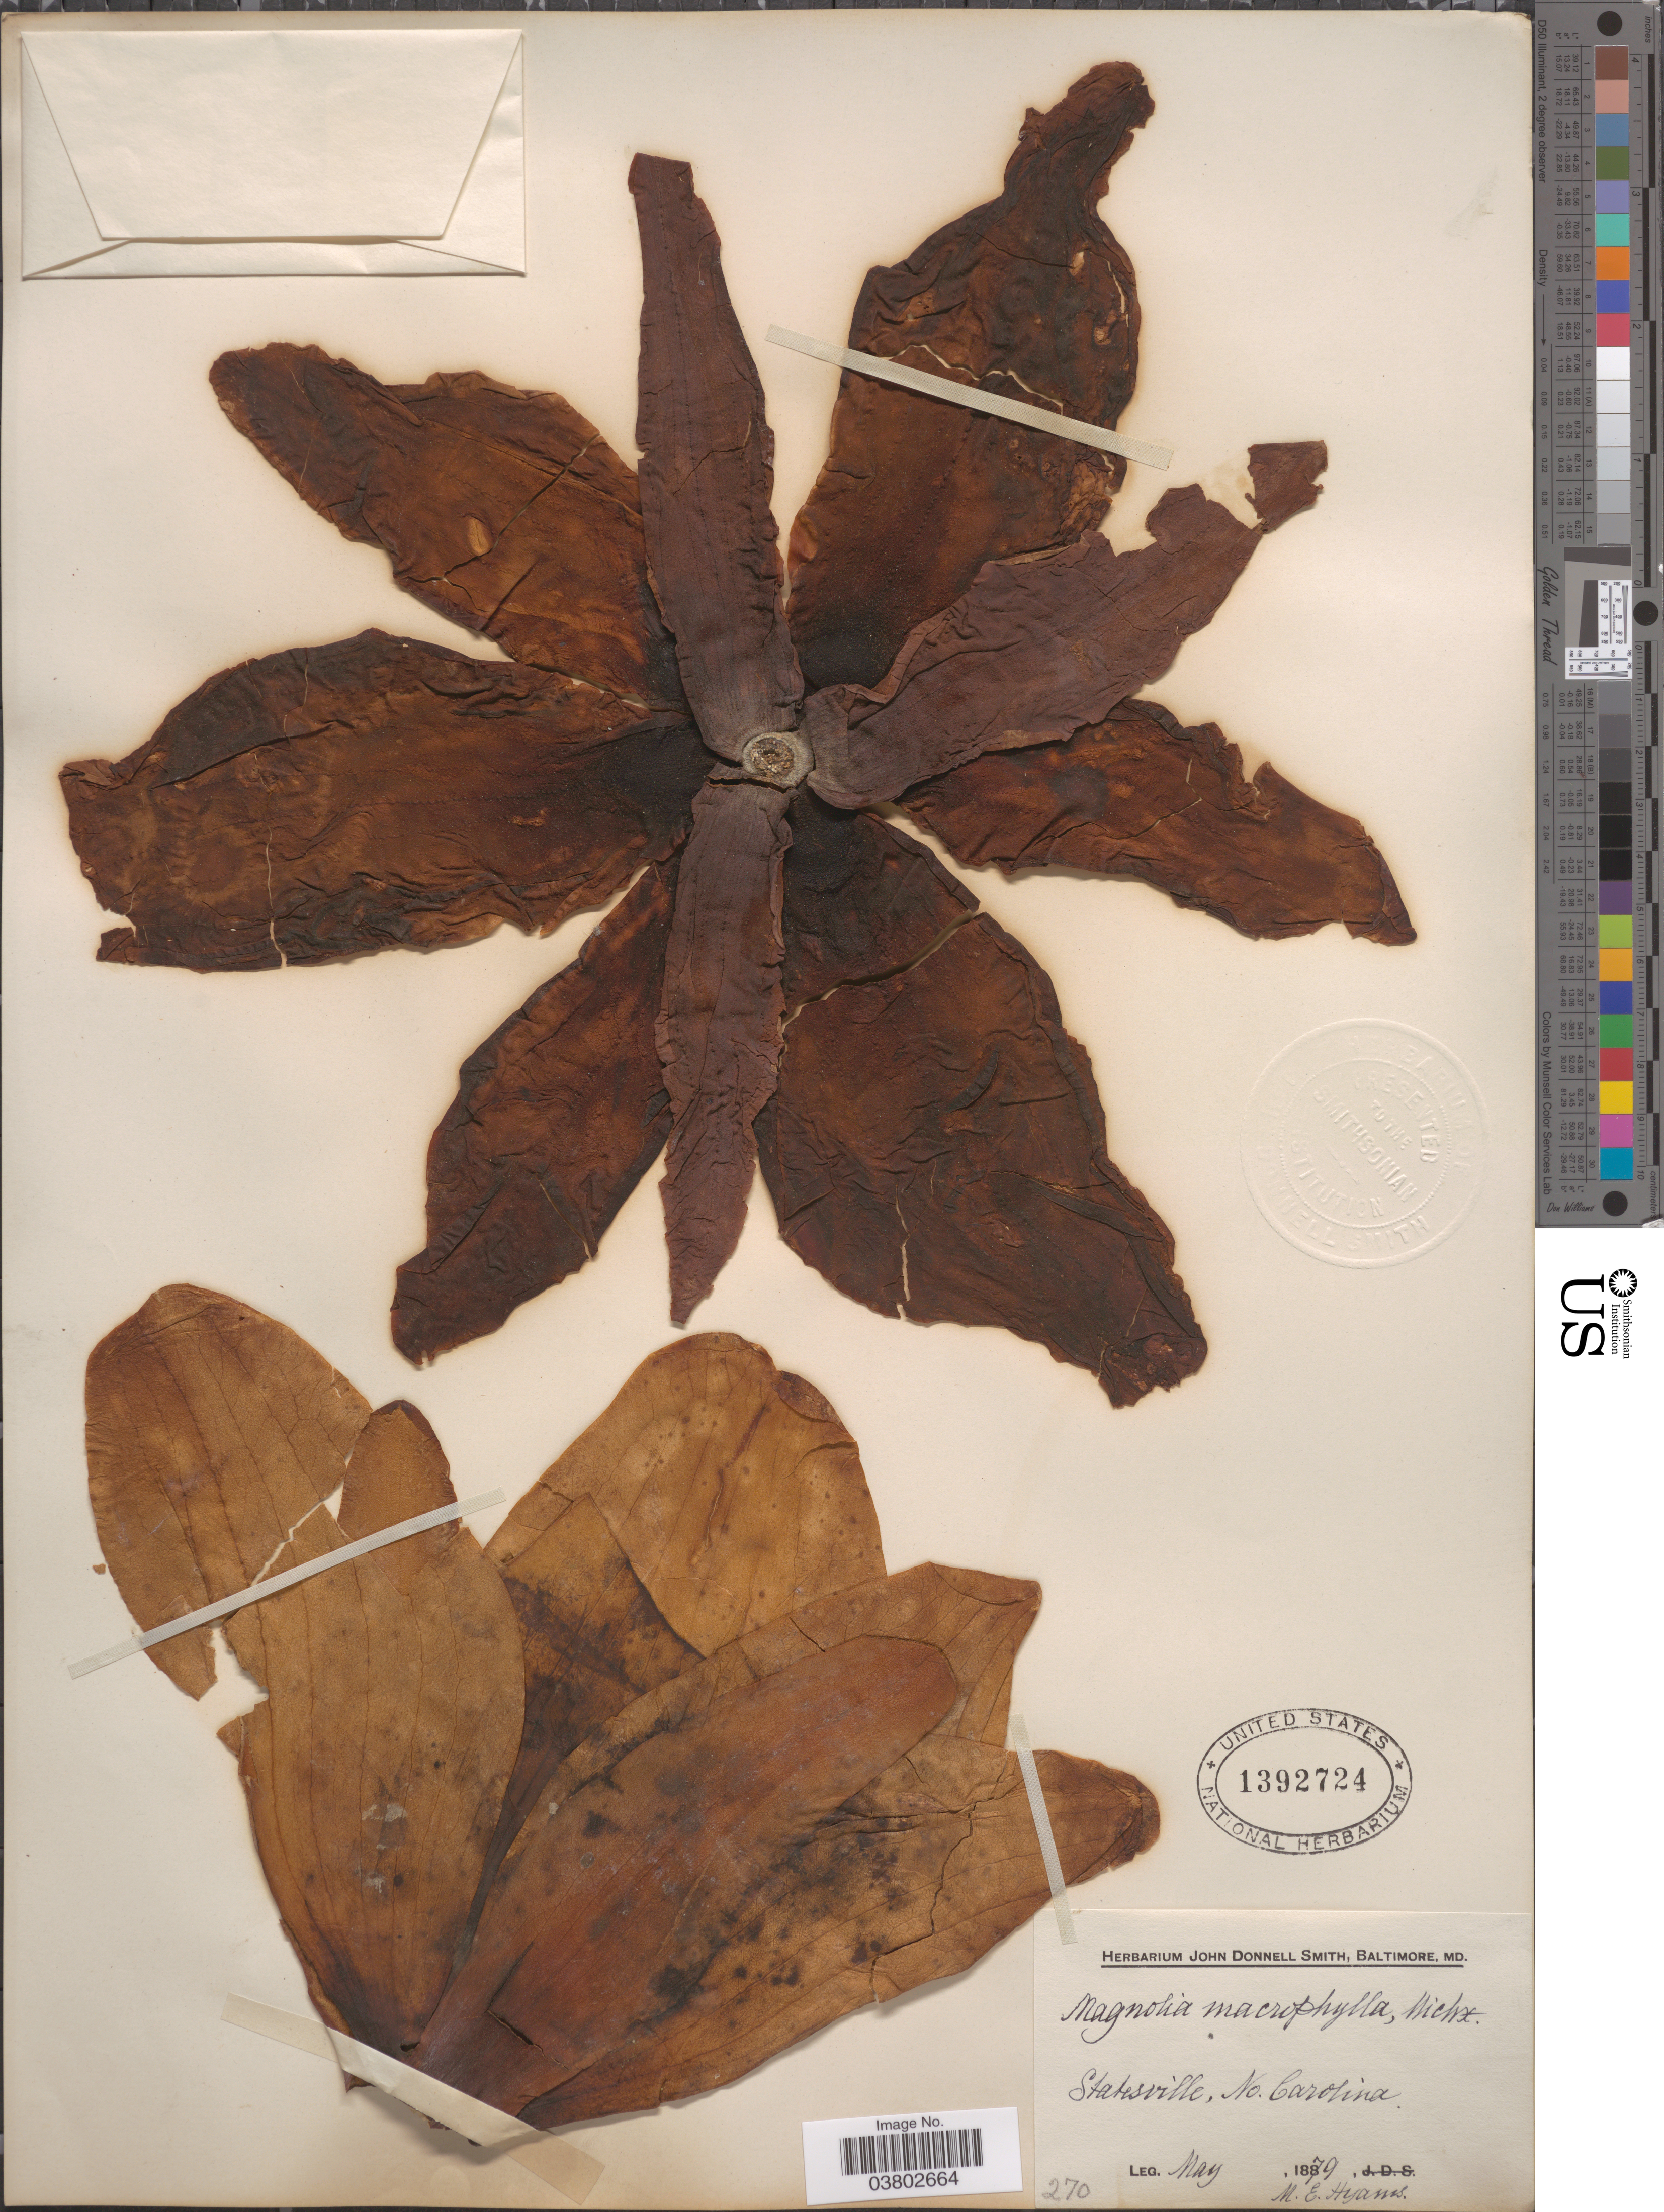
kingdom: Plantae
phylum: Tracheophyta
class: Magnoliopsida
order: Magnoliales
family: Magnoliaceae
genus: Magnolia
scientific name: Magnolia macrophylla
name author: Michx.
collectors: M. E. Hyams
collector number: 270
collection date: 1879-05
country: United States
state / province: North Carolina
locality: Statesville.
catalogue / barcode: US 1392724